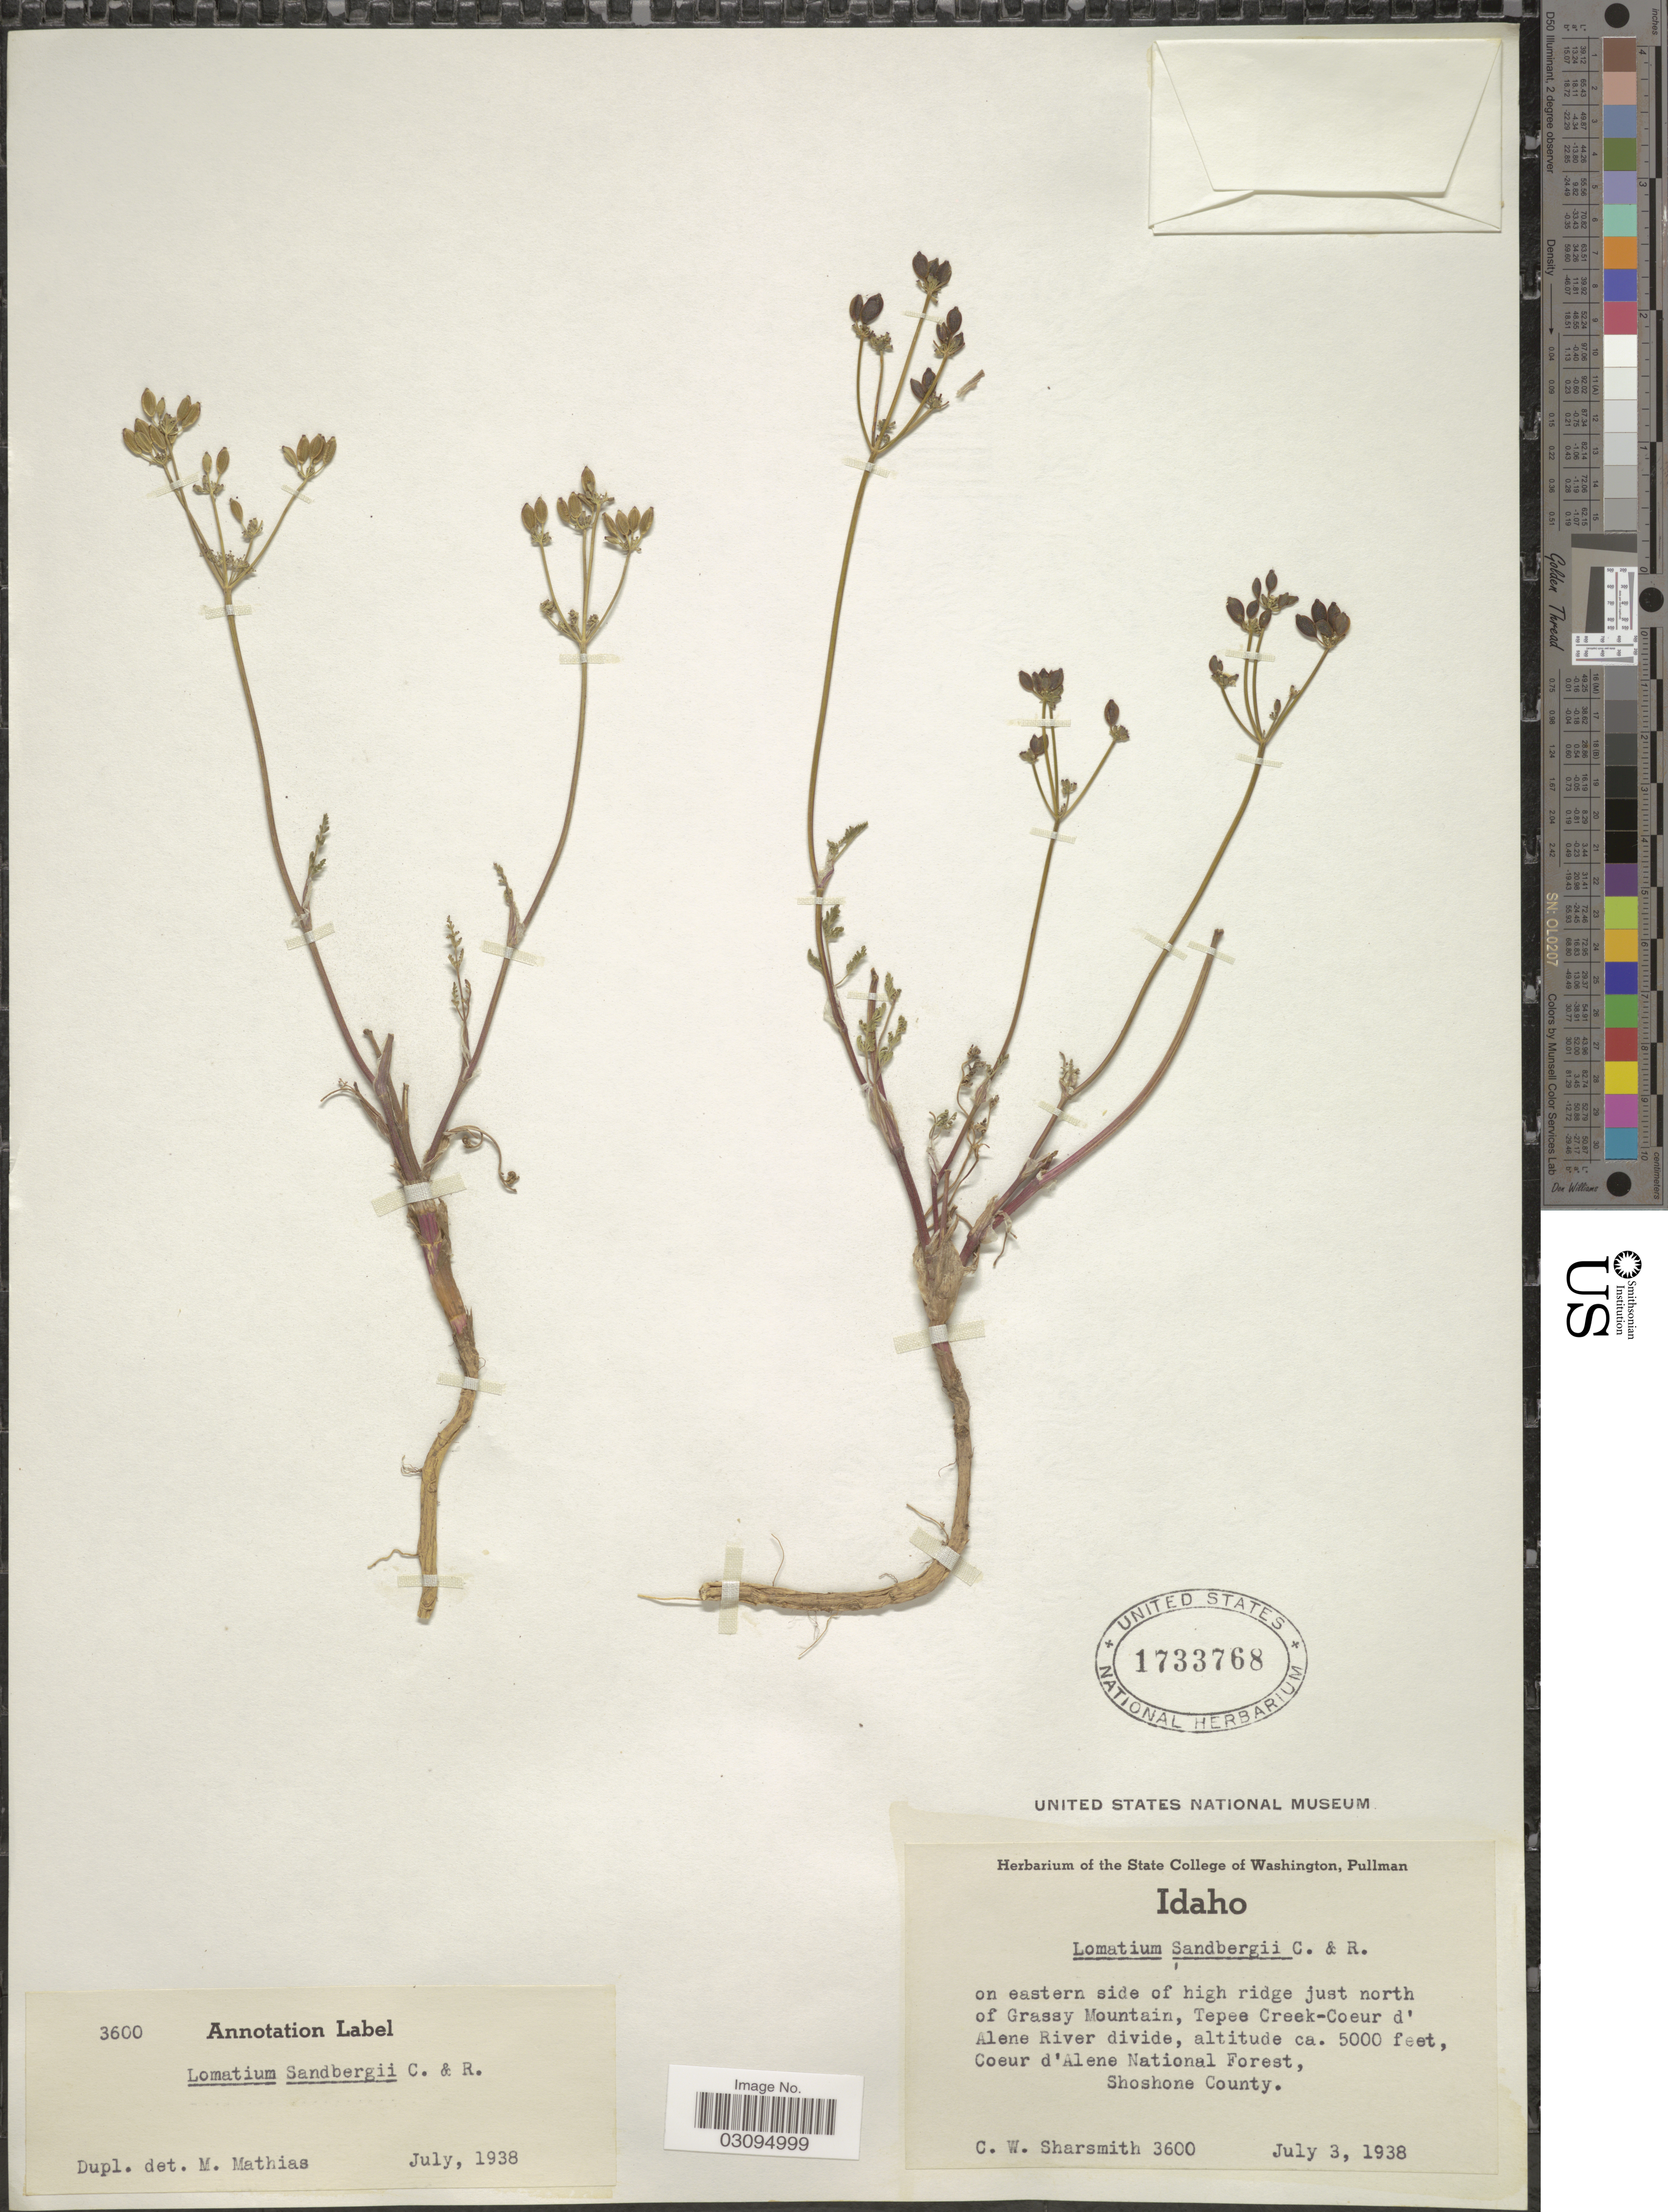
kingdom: Plantae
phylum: Tracheophyta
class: Magnoliopsida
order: Apiales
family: Apiaceae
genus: Lomatium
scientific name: Lomatium sandbergii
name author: (J.M. Coult. & Rose) J.M. Coult. & Rose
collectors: C. Sharsmith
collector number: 3600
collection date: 1938-07-03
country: United States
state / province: Idaho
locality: On eastern side of high ridge just north of Grassy Mountain, Tepee Creek-Coeur d'Alene River divide, Coeur d'Alene National Forest, Shoshone County.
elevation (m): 1524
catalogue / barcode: US 1733768